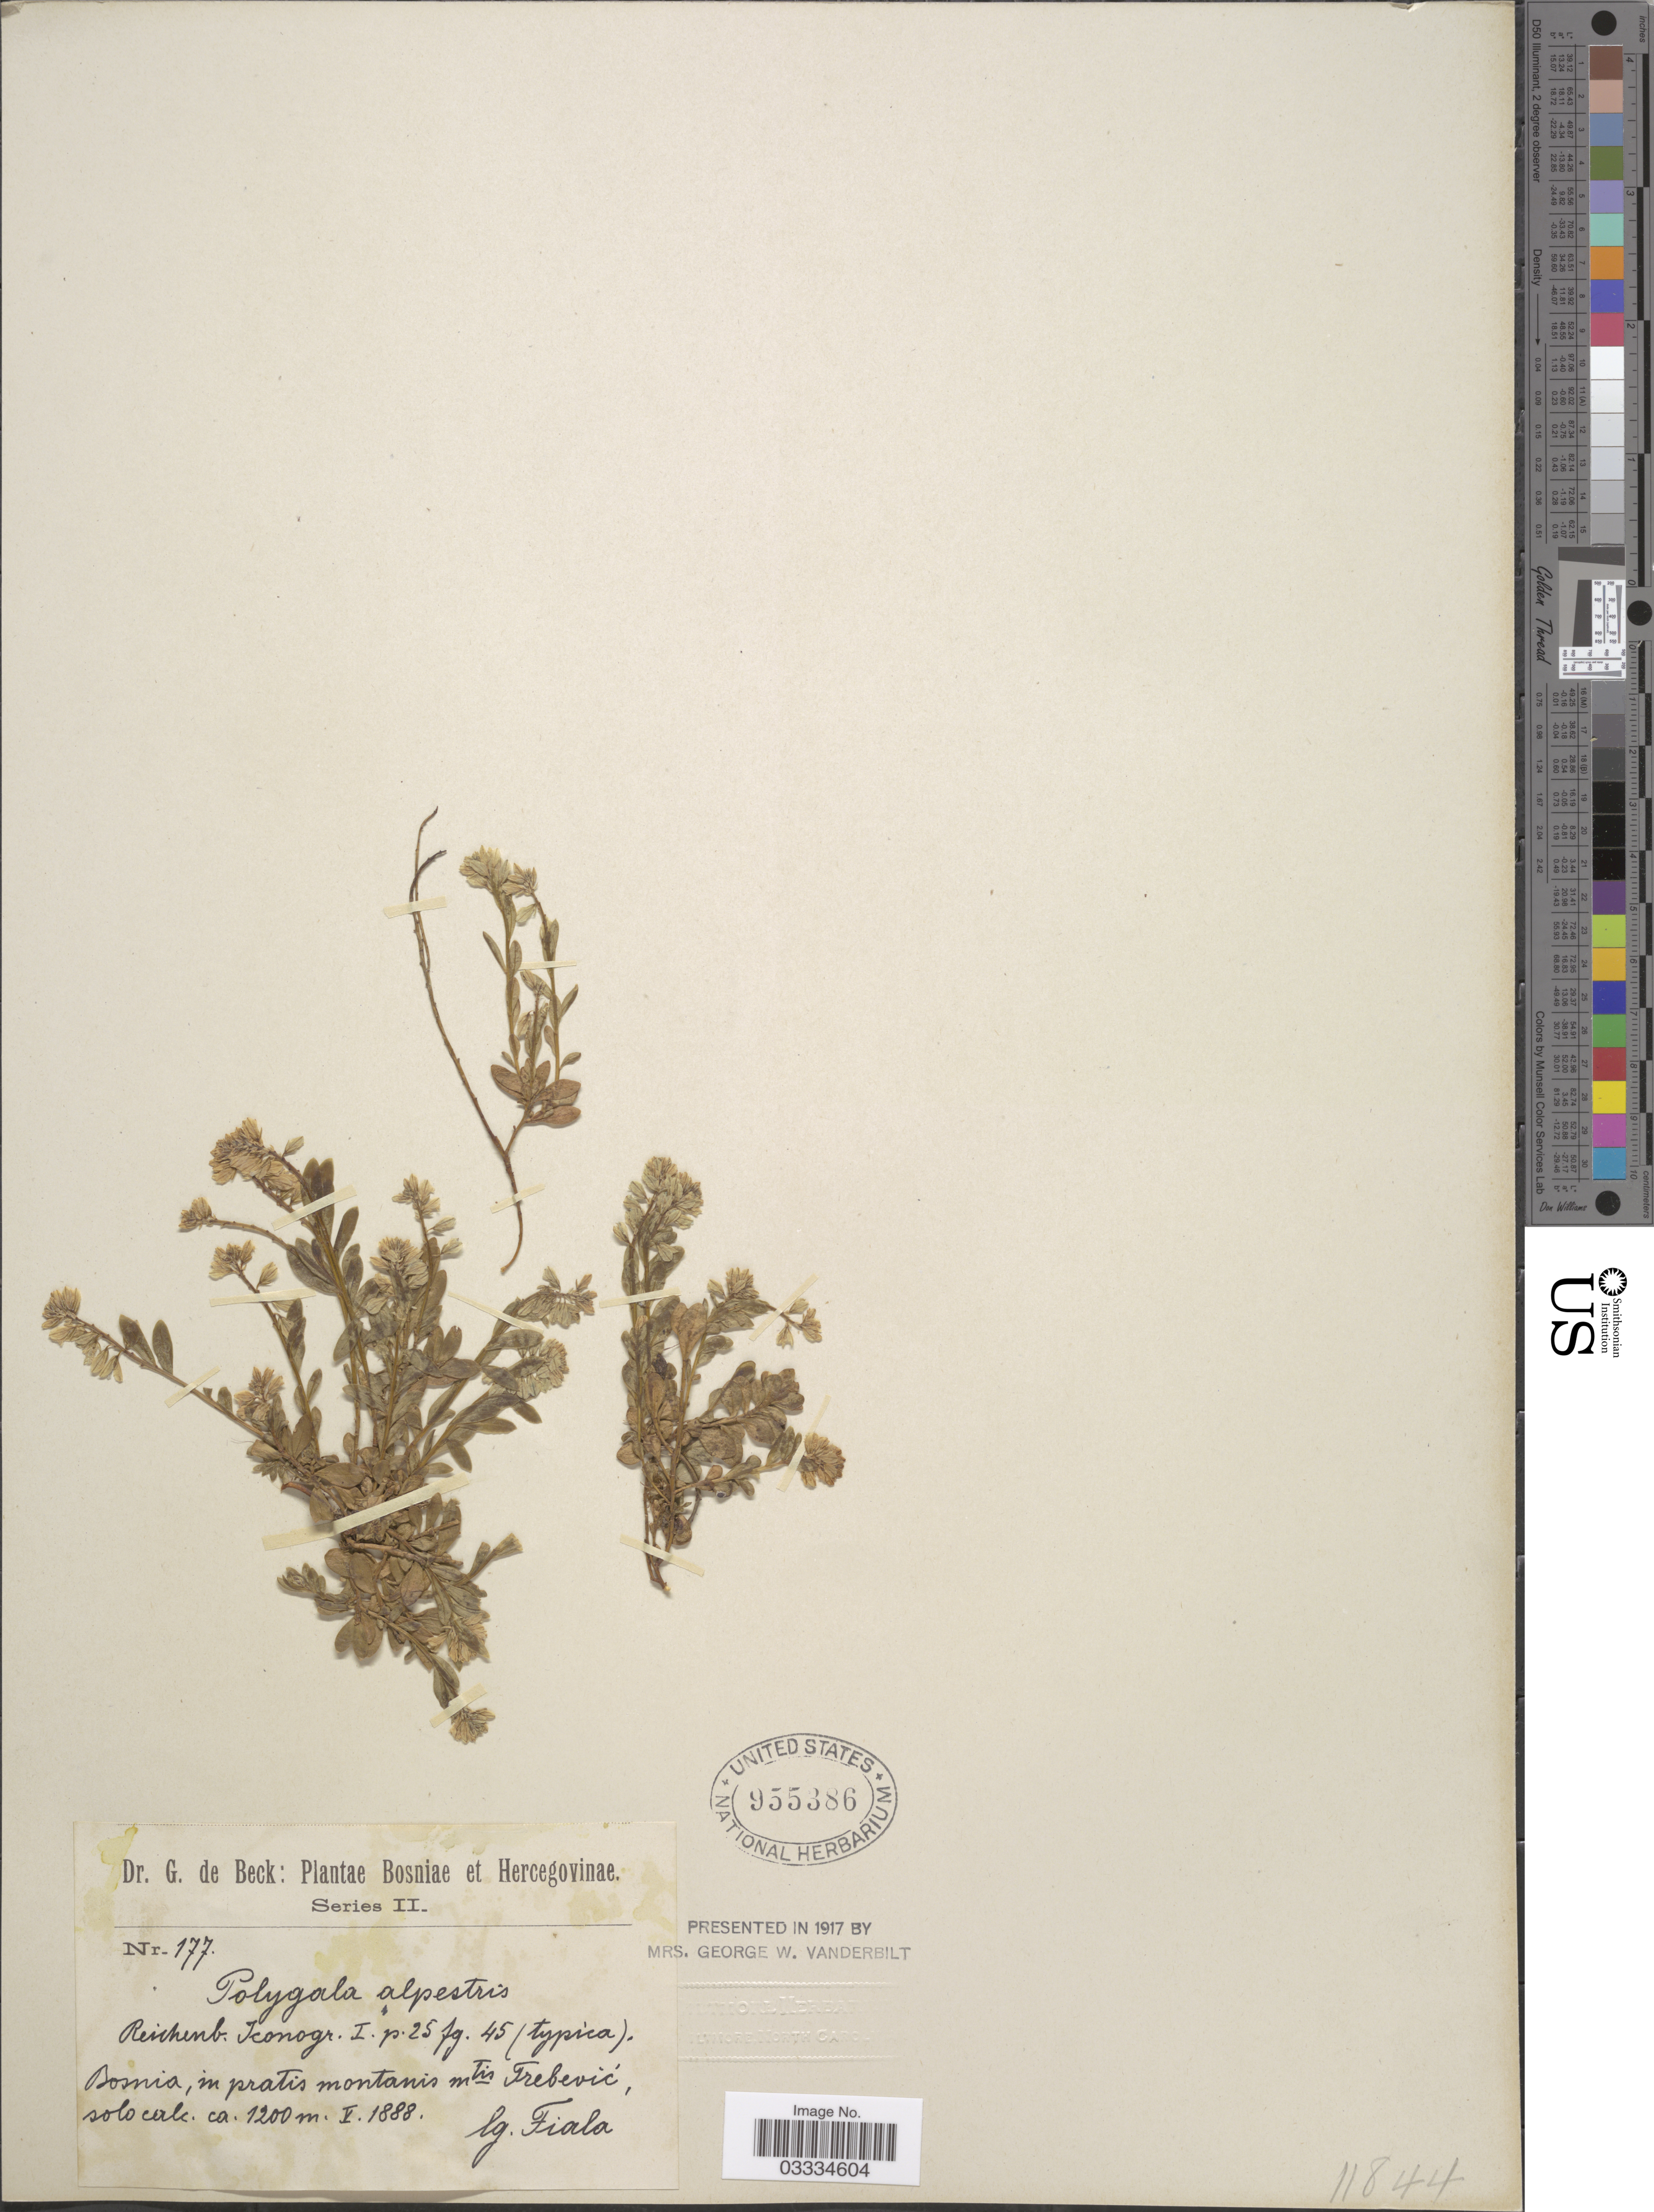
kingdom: Plantae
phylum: Tracheophyta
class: Magnoliopsida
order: Fabales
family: Polygalaceae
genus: Polygala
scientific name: Polygala alpestris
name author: Rchb.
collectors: Fiala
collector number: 177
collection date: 1888-05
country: Bosnia and Herzegovina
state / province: Federation of B&H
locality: Bosnia, in pratis montanis mtis Trebević, solo calc.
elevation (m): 1200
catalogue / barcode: US 955386